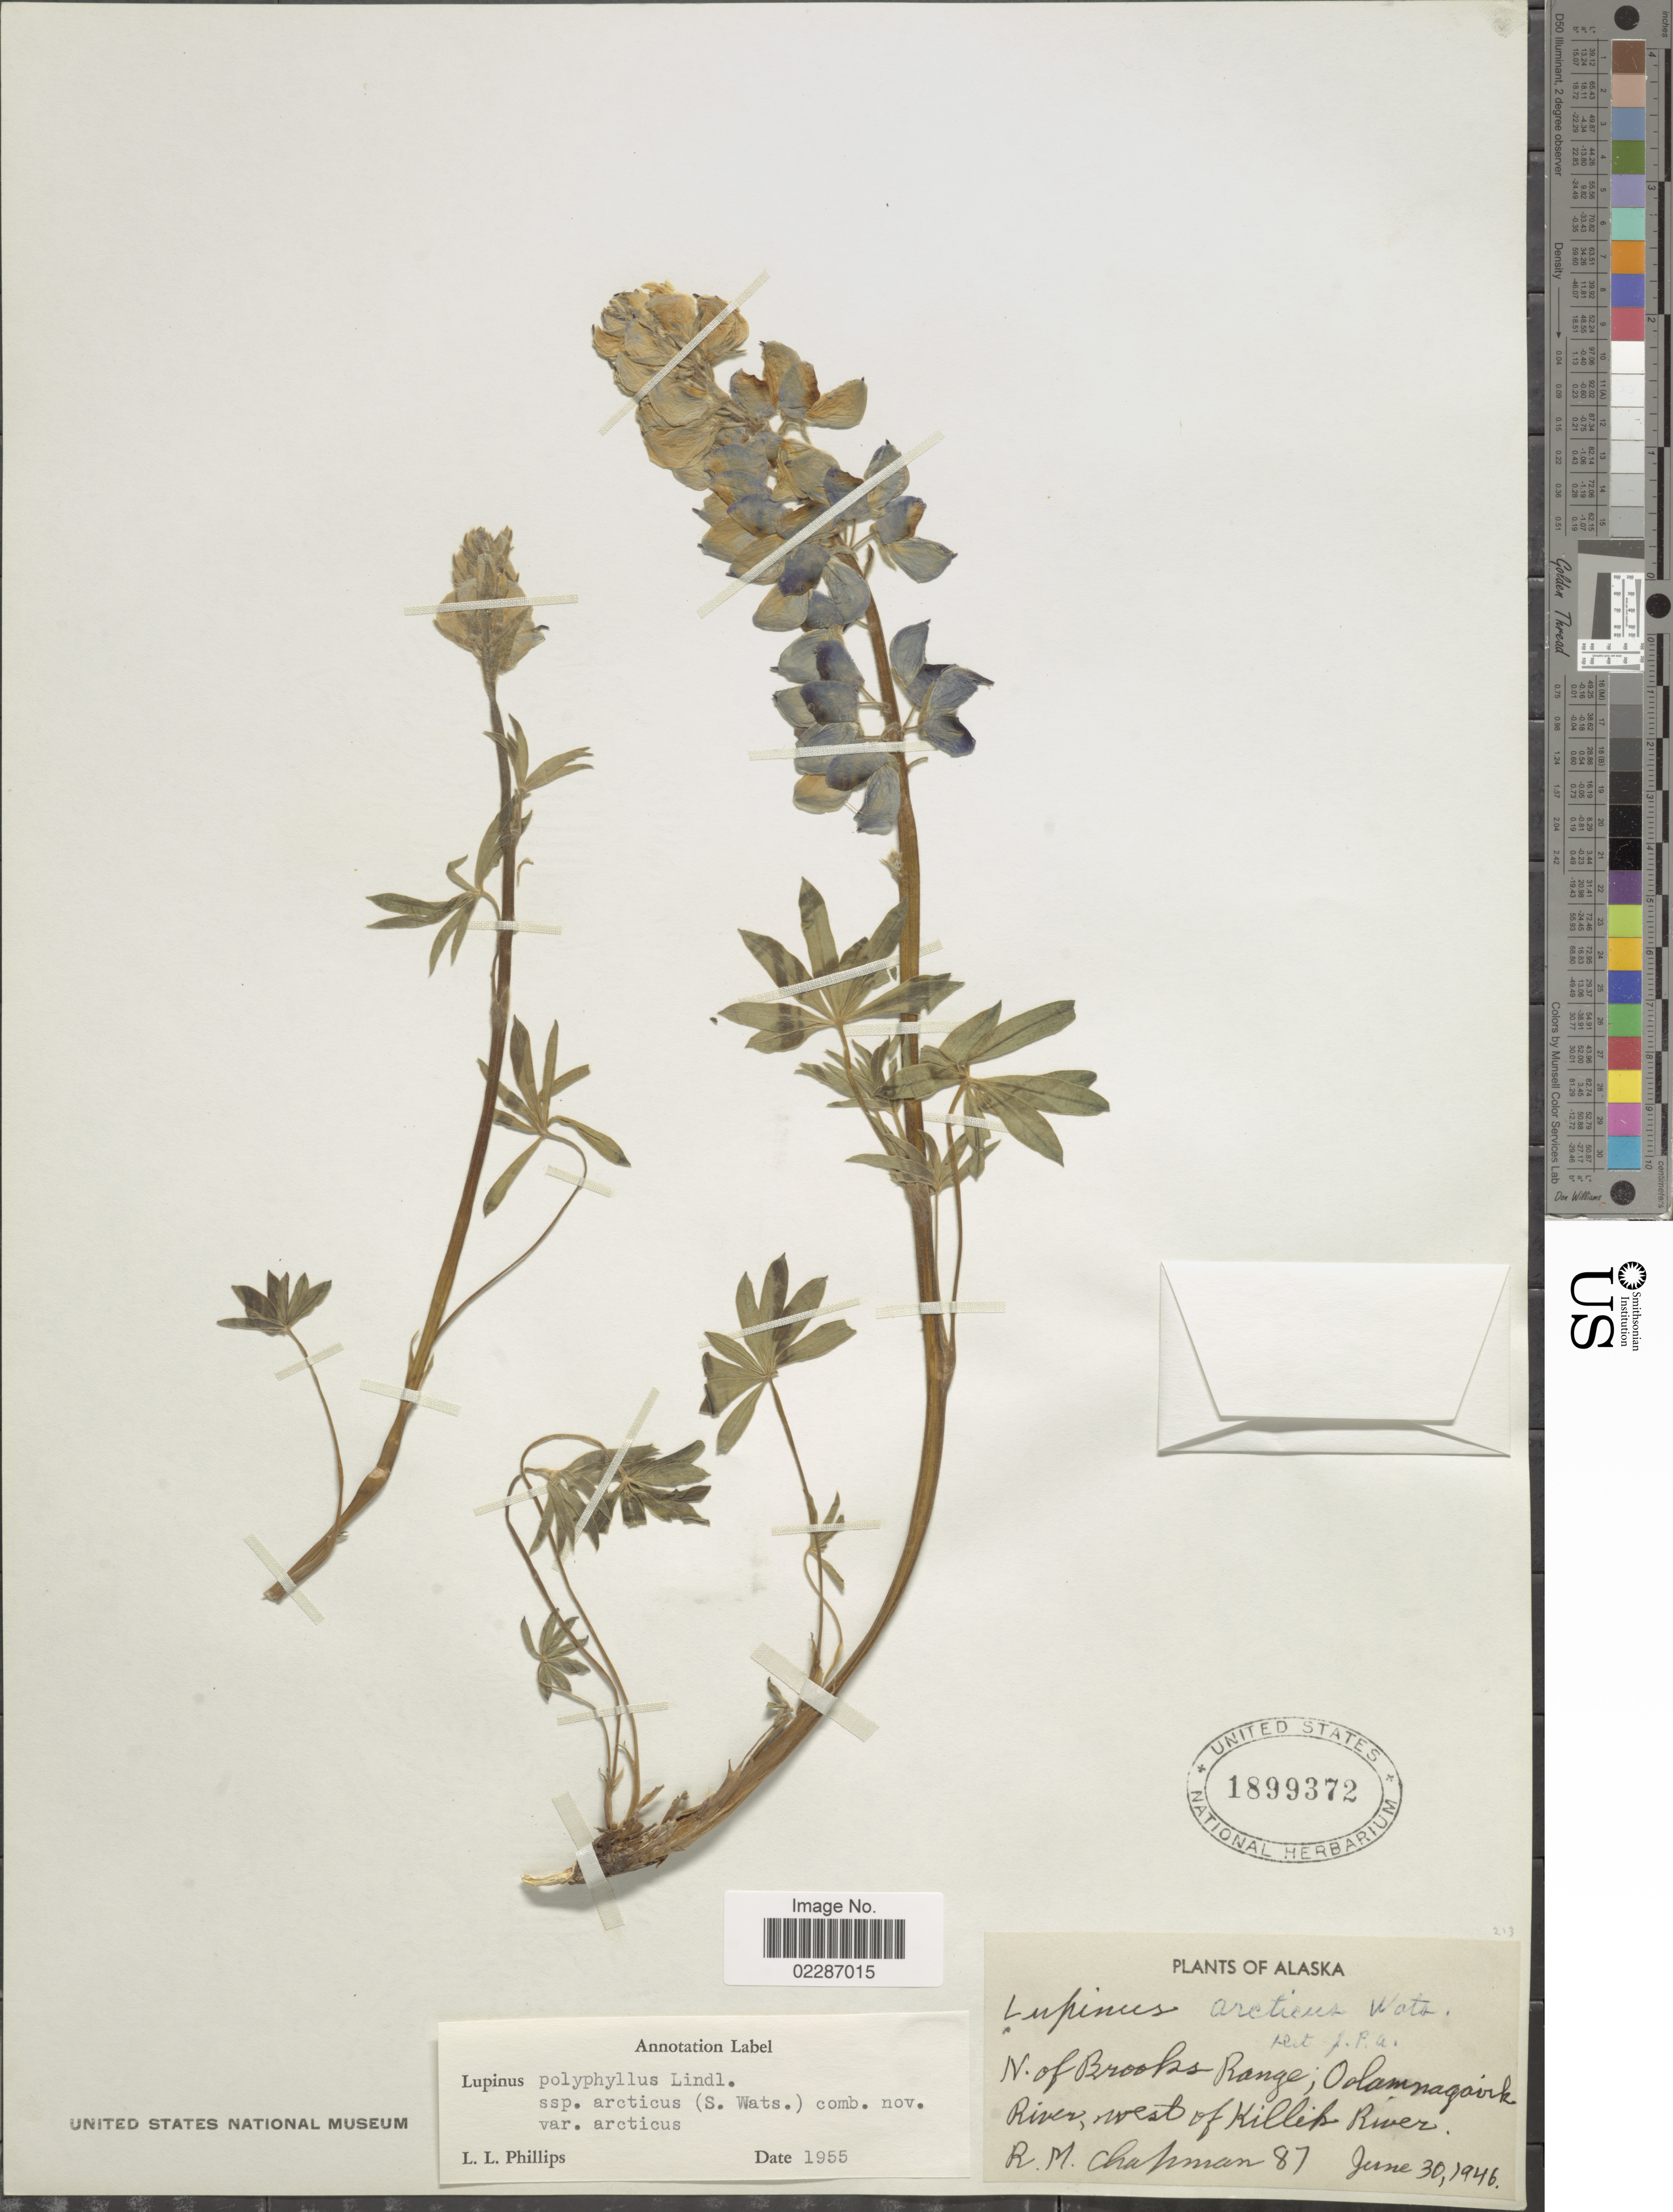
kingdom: Plantae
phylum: Tracheophyta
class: Magnoliopsida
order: Fabales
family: Fabaceae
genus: Lupinus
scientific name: Lupinus arcticus subsp. arcticus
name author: S. Watson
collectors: R. M. Chapman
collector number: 87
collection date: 1946-06-30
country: United States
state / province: Alaska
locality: N of Brooks Range, Oolamnagavik River, west of Killik River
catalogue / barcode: US 1899372